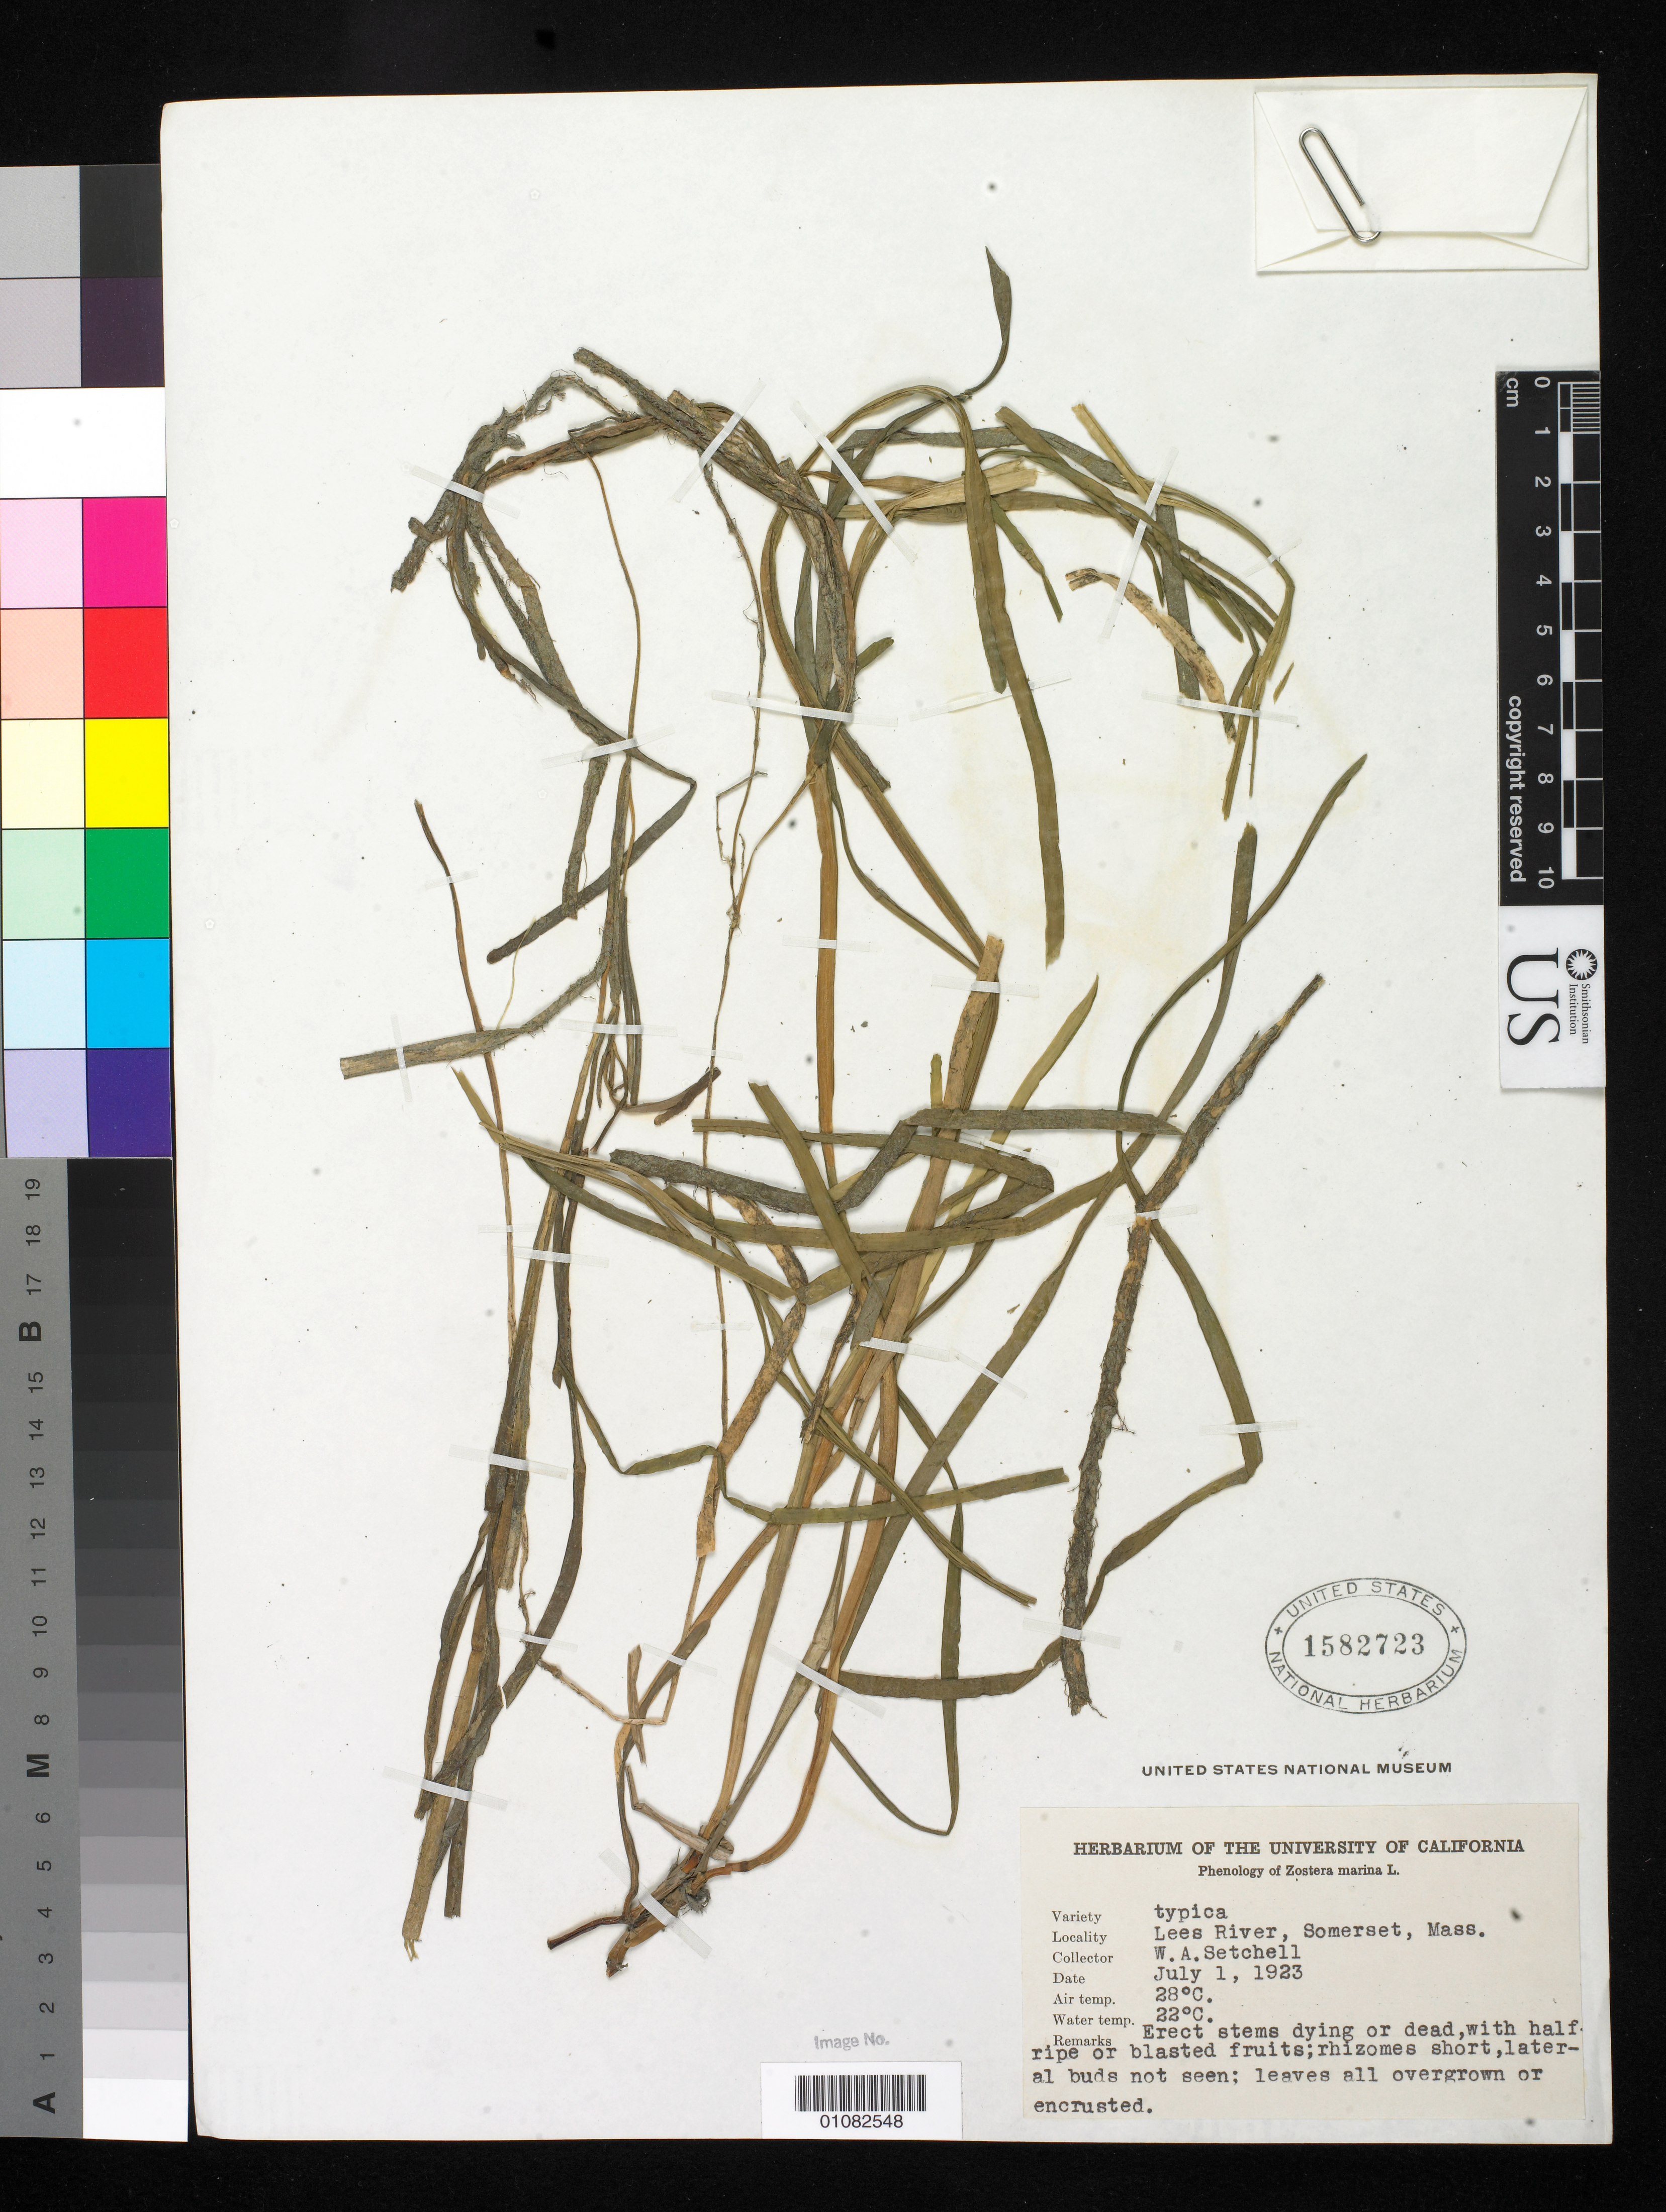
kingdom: Plantae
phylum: Tracheophyta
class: Liliopsida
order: Alismatales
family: Zosteraceae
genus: Zostera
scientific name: Zostera marina var. typica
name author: L.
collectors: W. Setchell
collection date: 1923-07-01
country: United States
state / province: Massachusetts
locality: Somerset, Lees River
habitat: air temperature: 28 degrees C; water temperature: 22 degrees C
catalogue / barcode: US 1582723